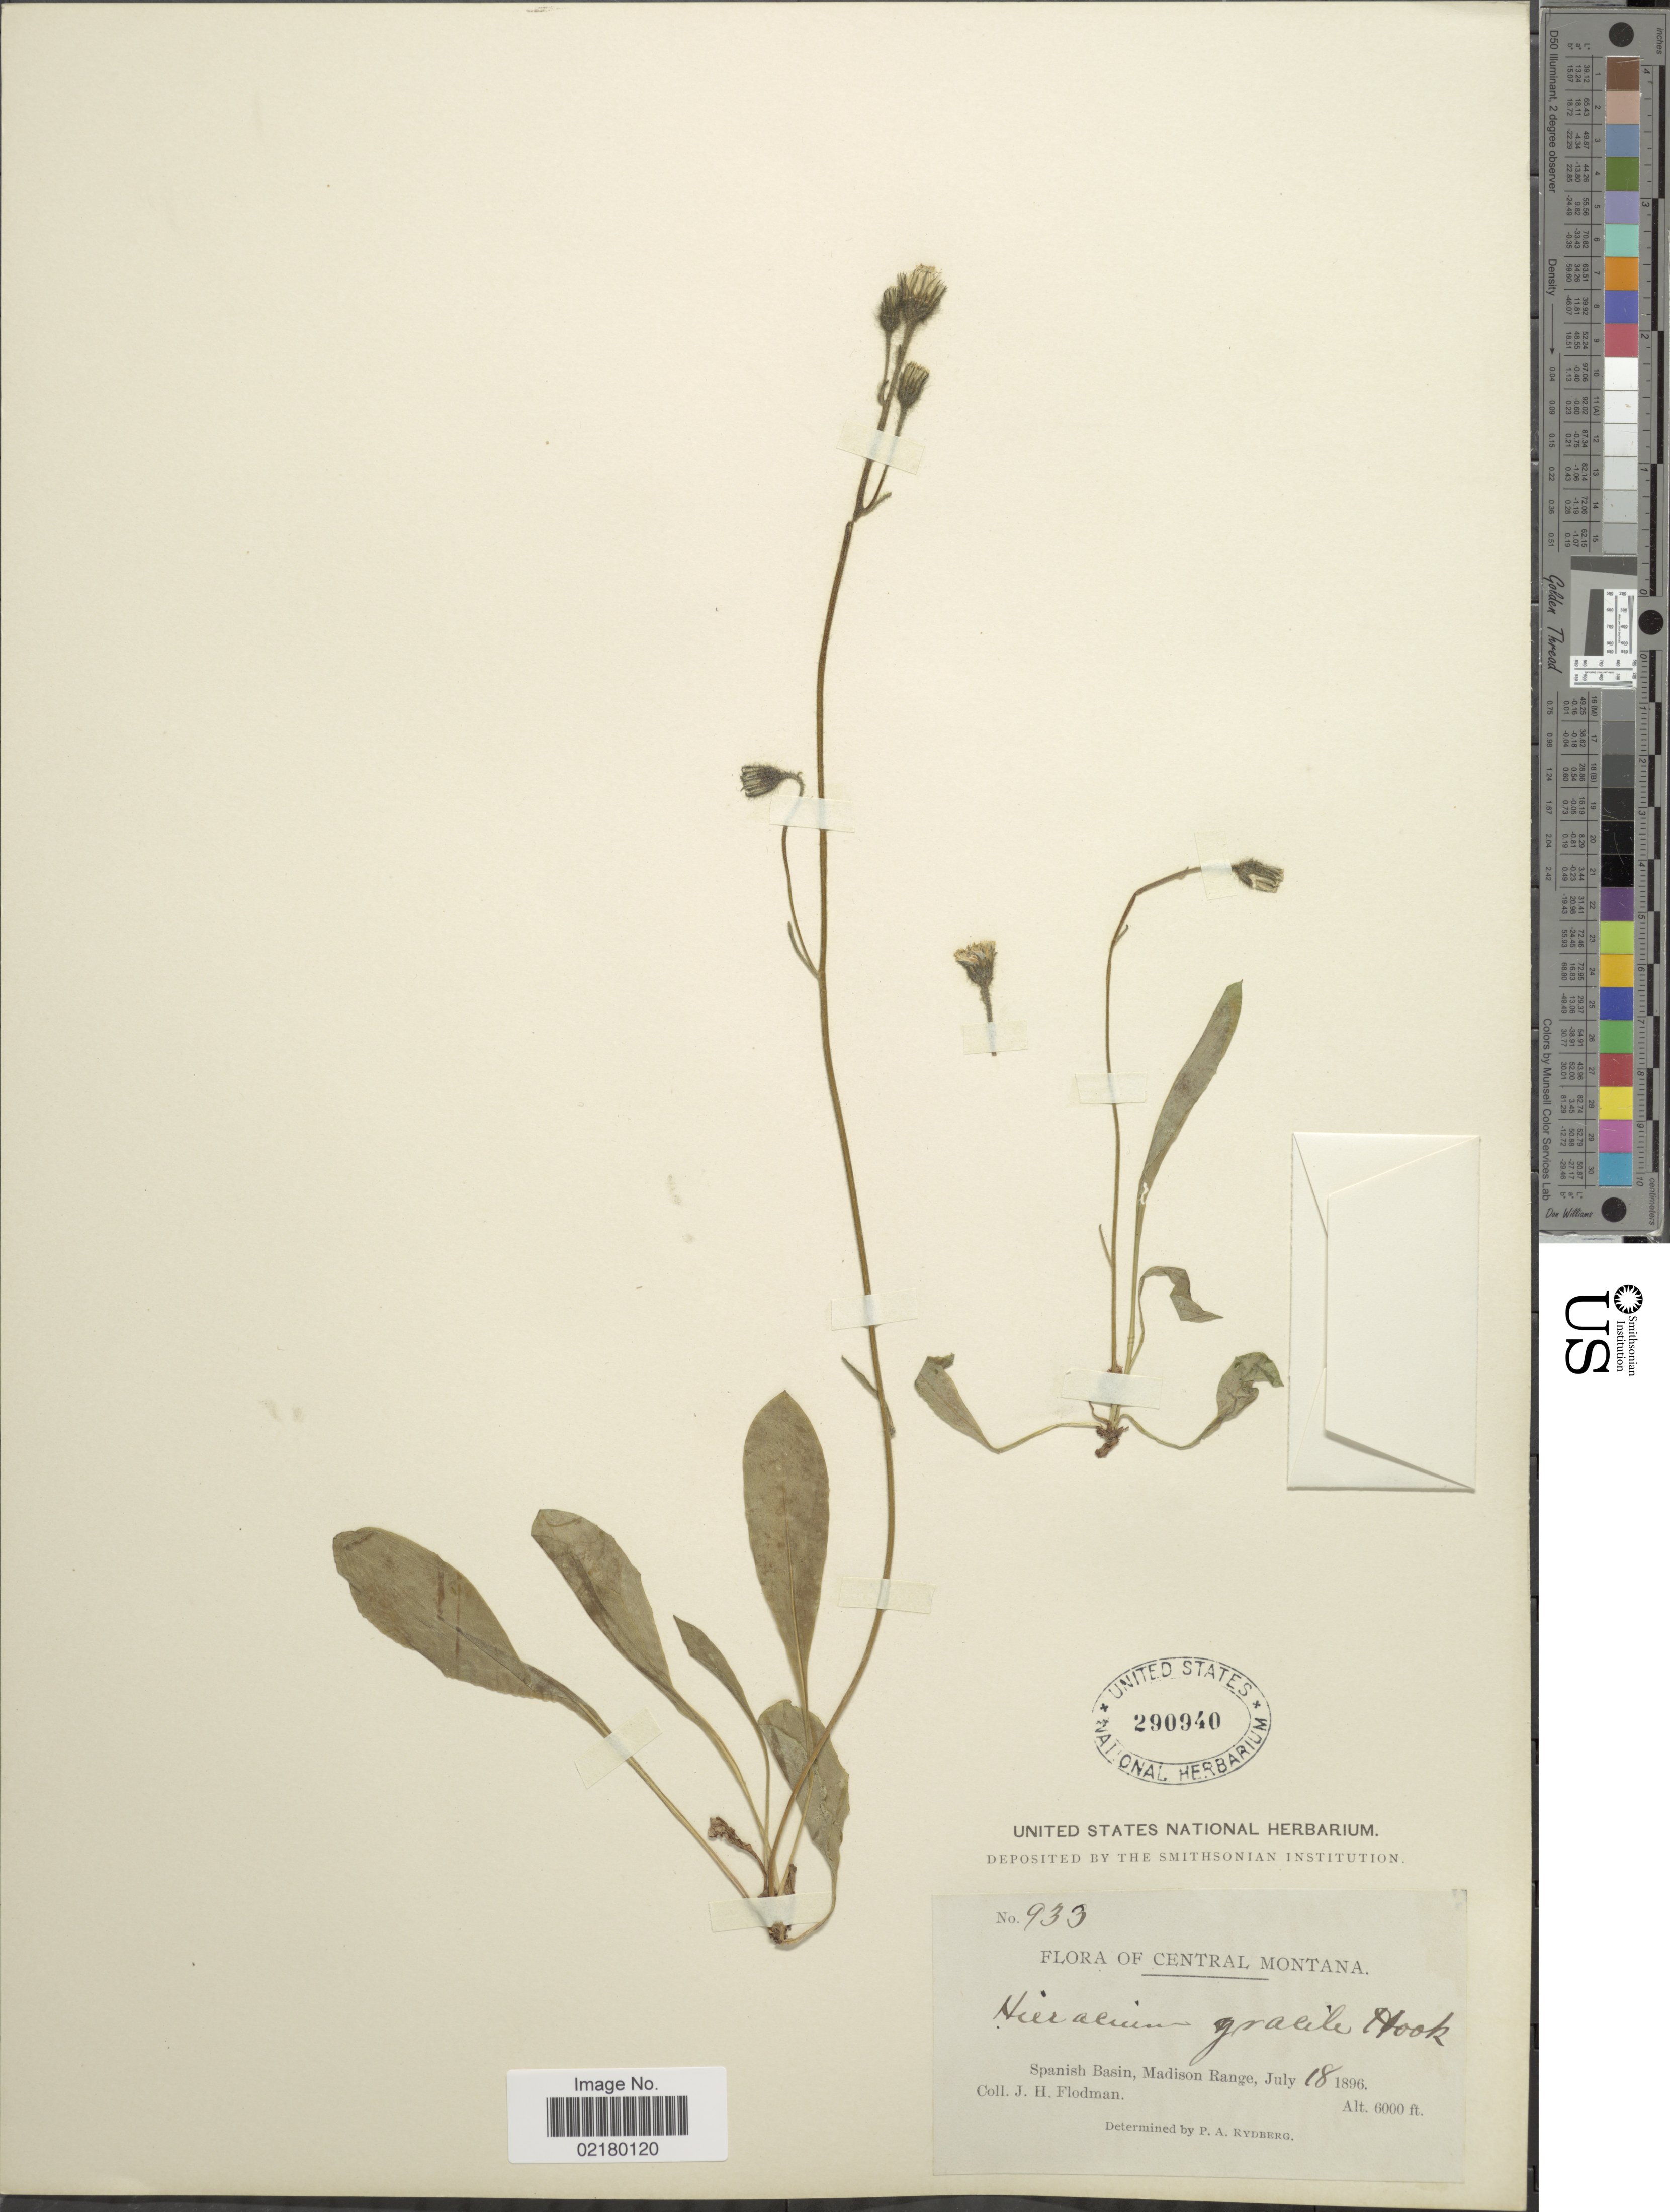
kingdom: Plantae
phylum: Tracheophyta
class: Magnoliopsida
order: Asterales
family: Asteraceae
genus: Hieracium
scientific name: Hieracium triste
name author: Willd. ex Spreng.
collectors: J. Flodman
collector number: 933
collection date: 1896-07-18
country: United States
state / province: Montana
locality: Central Montana, Spanish Basin, Madison Range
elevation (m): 1829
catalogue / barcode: US 290940